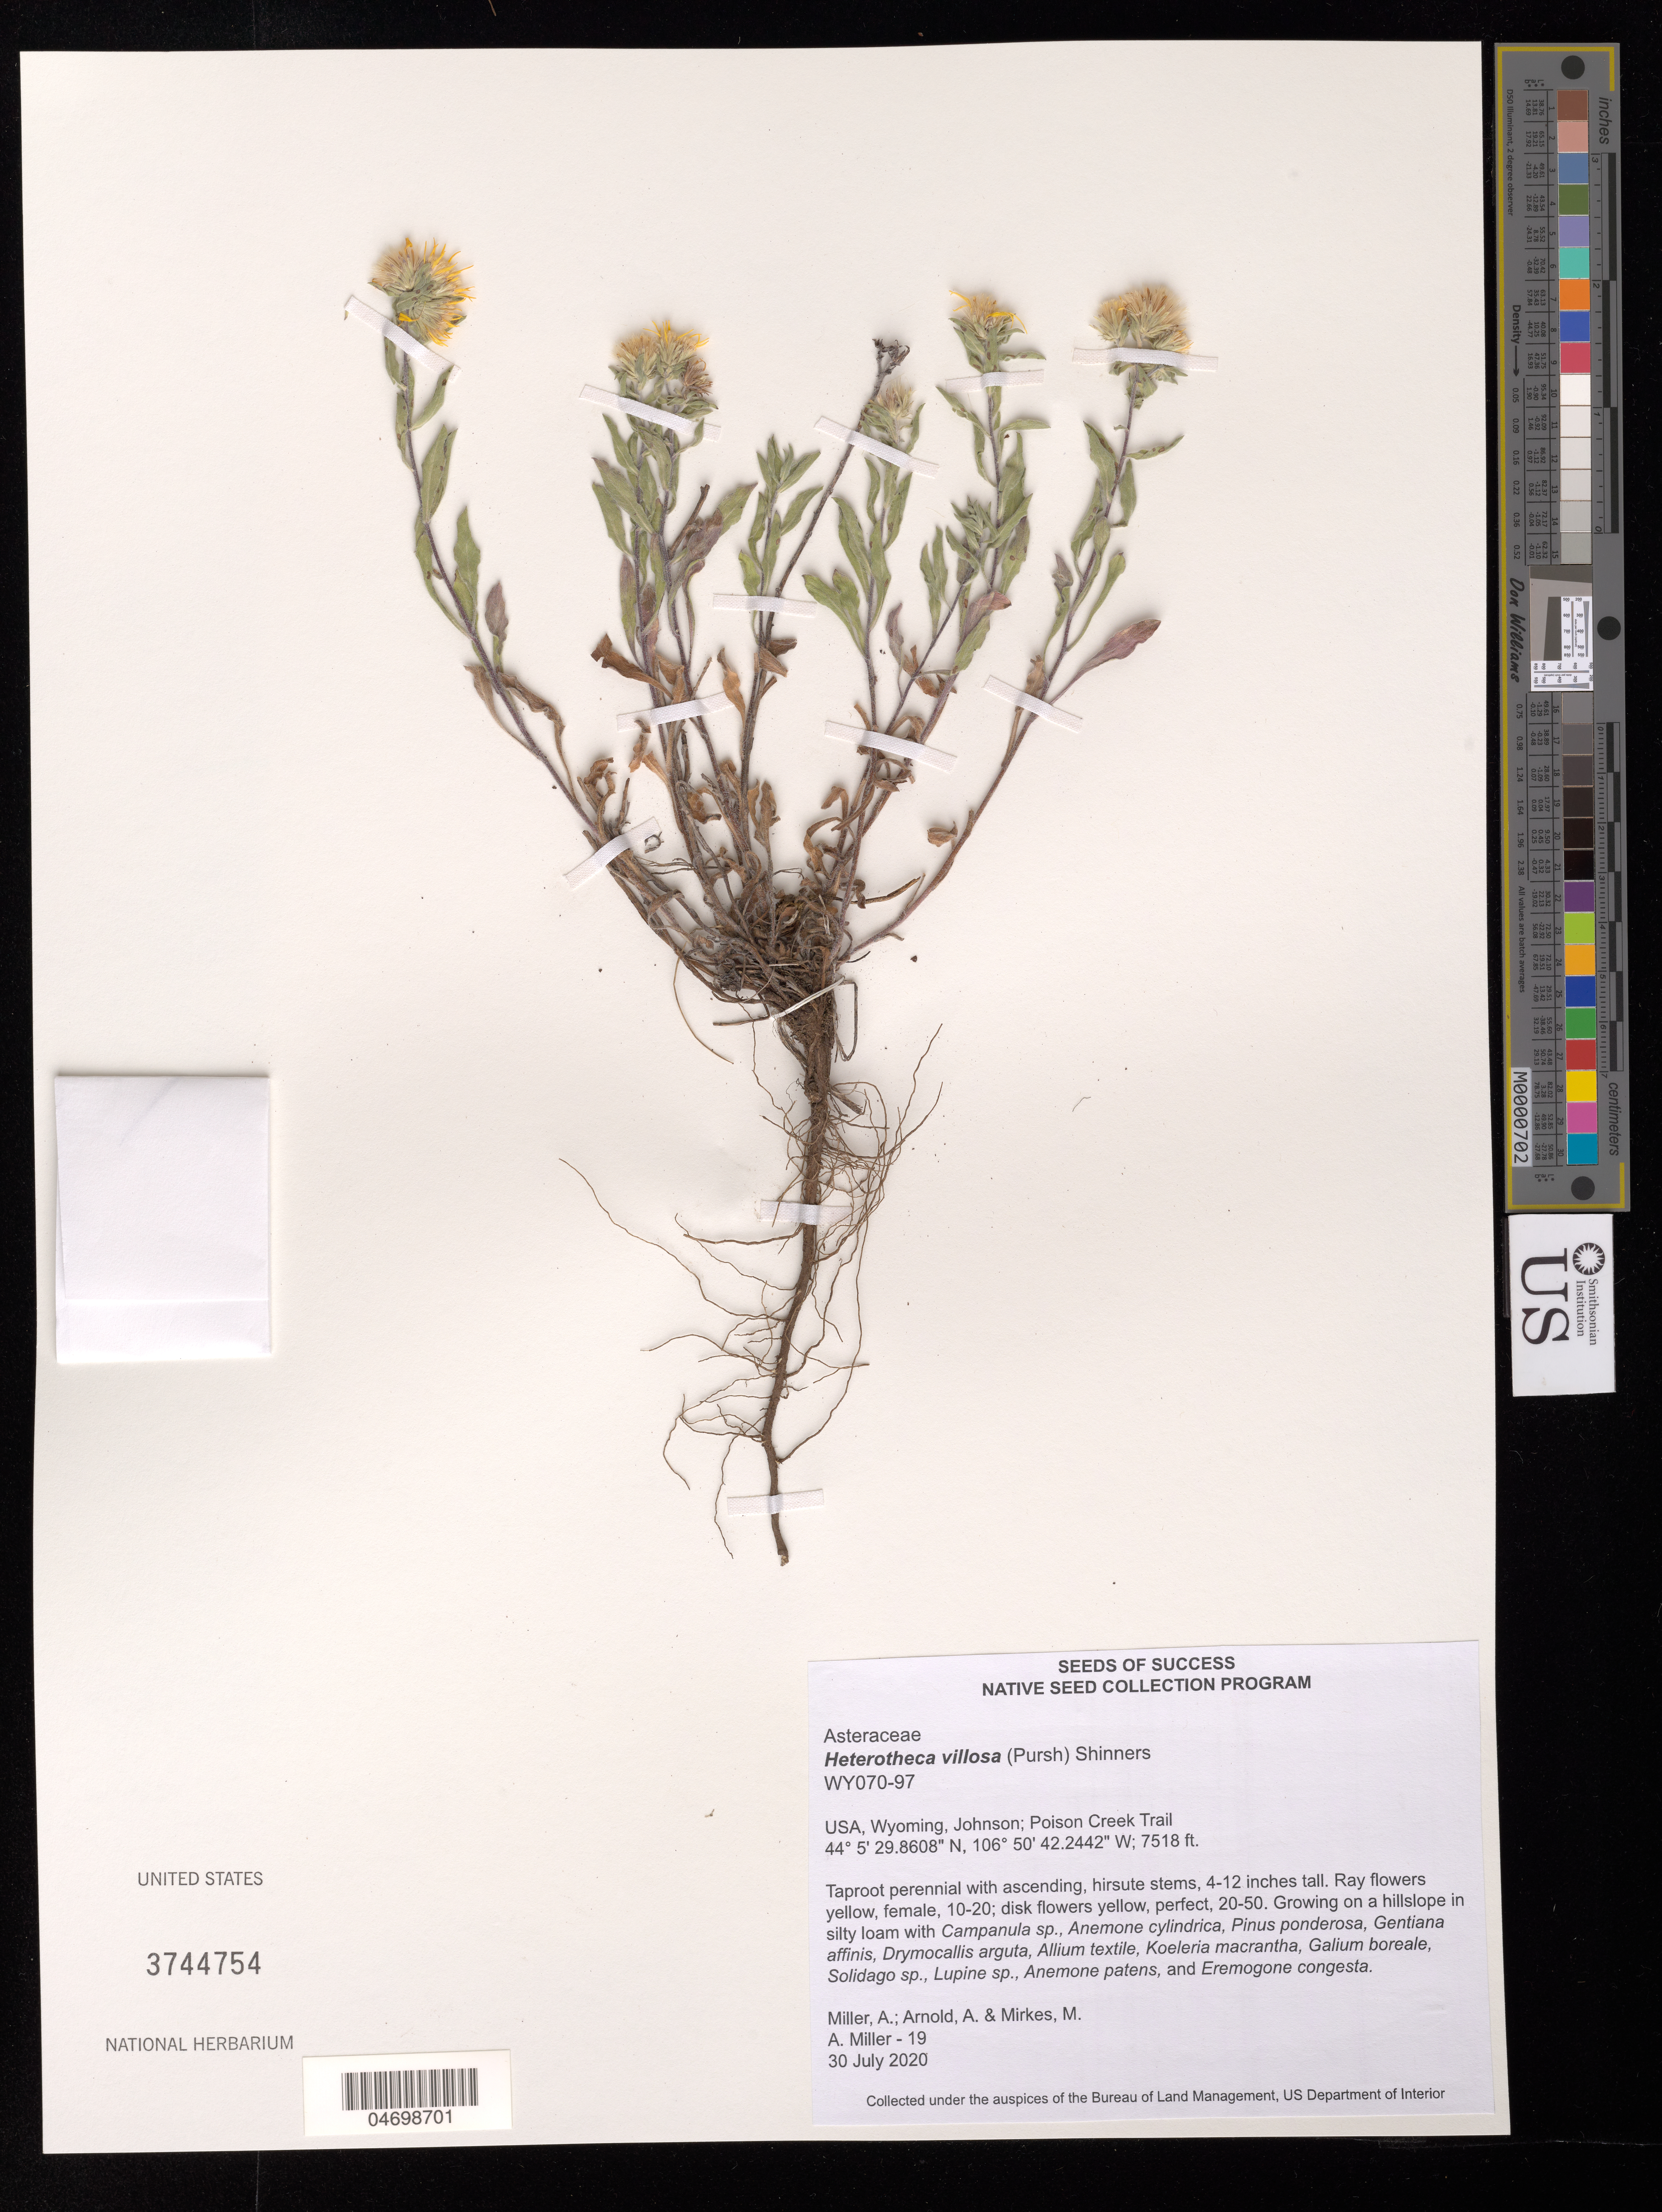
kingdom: Plantae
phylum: Tracheophyta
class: Magnoliopsida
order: Asterales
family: Asteraceae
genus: Heterotheca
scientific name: Heterotheca villosa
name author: (Pursh) Shinners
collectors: A. Miller, A. Arnold & M. Mirkes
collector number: WY070-97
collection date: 2020-07-30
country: United States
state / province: Wyoming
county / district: Johnson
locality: Poison Creek Trail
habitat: Hillslope, silty loam soil. With Pinus ponderosa, Solidago sp., Lupine sp., Allium textile, etc.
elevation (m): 2291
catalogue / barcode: US 3744754